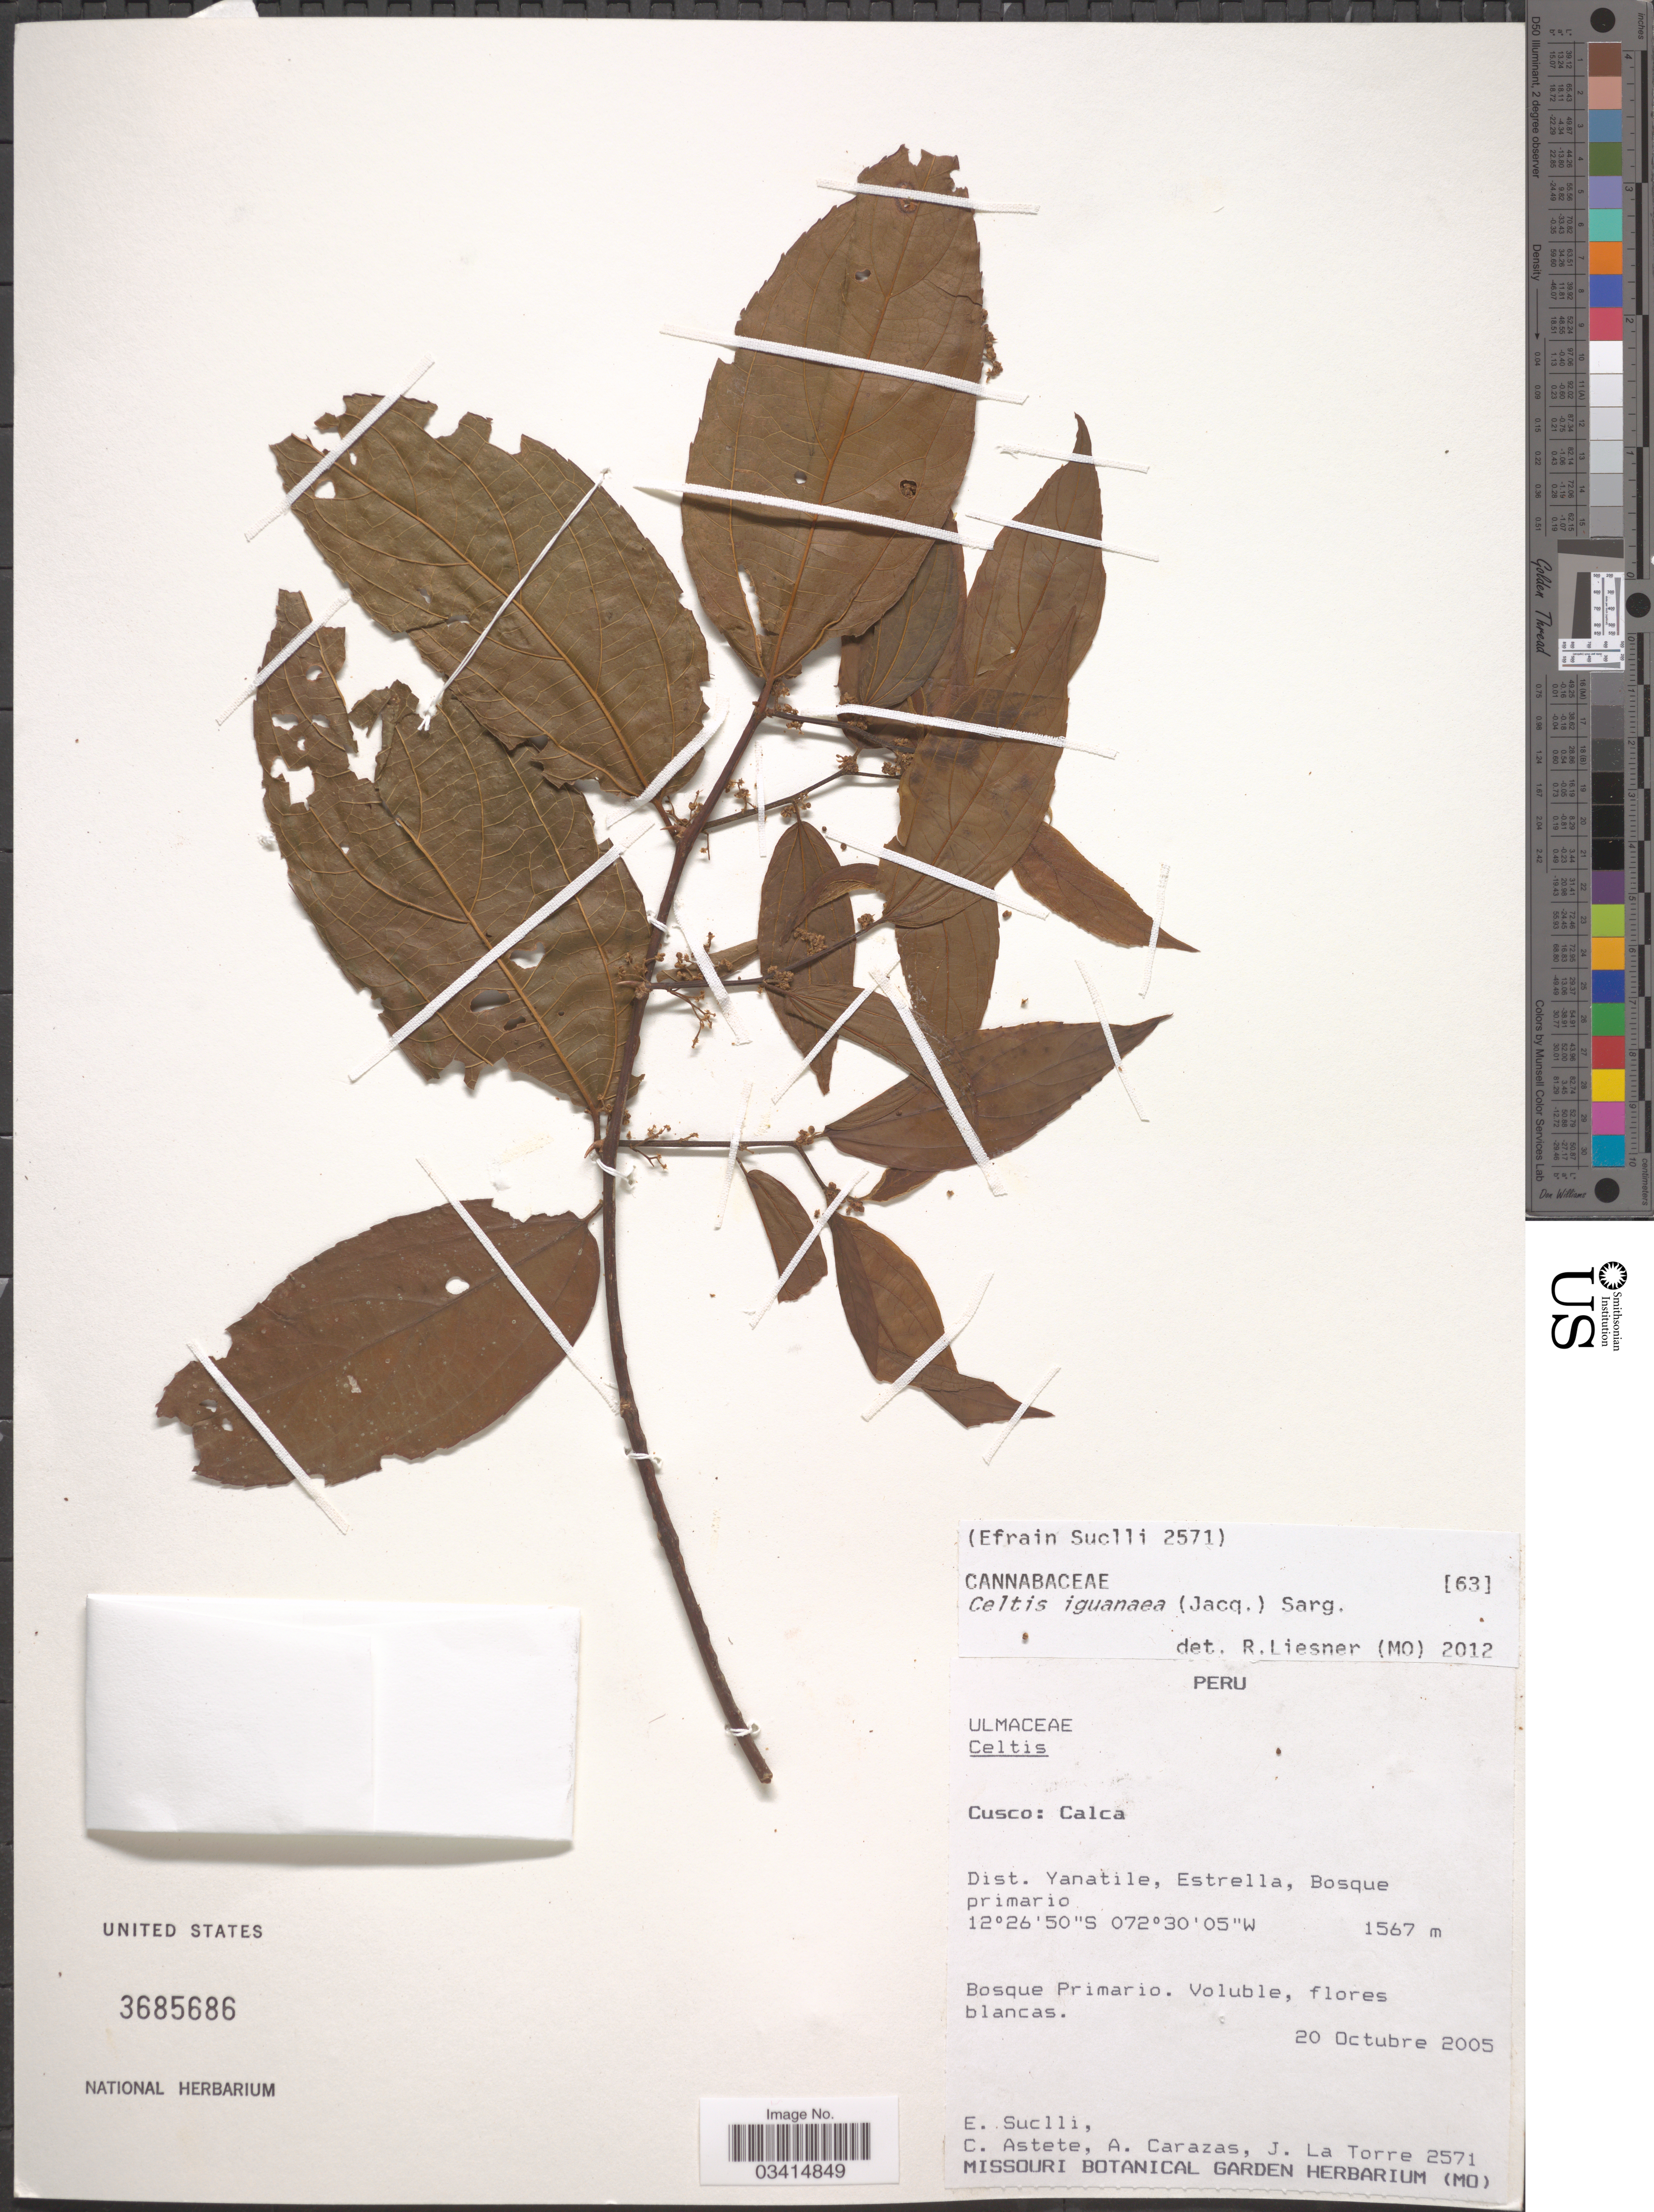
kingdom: Plantae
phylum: Tracheophyta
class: Magnoliopsida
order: Rosales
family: Cannabaceae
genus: Celtis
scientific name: Celtis iguanaea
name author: (Jacq.) Sarg.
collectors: E. Suclli, C. Astete, A. Carazas & J. La Torre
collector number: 2571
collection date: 2005-10-20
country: Peru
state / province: Cusco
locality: Calca. Dist. Yanatile, Estrella.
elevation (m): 1567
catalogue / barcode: US 3685686